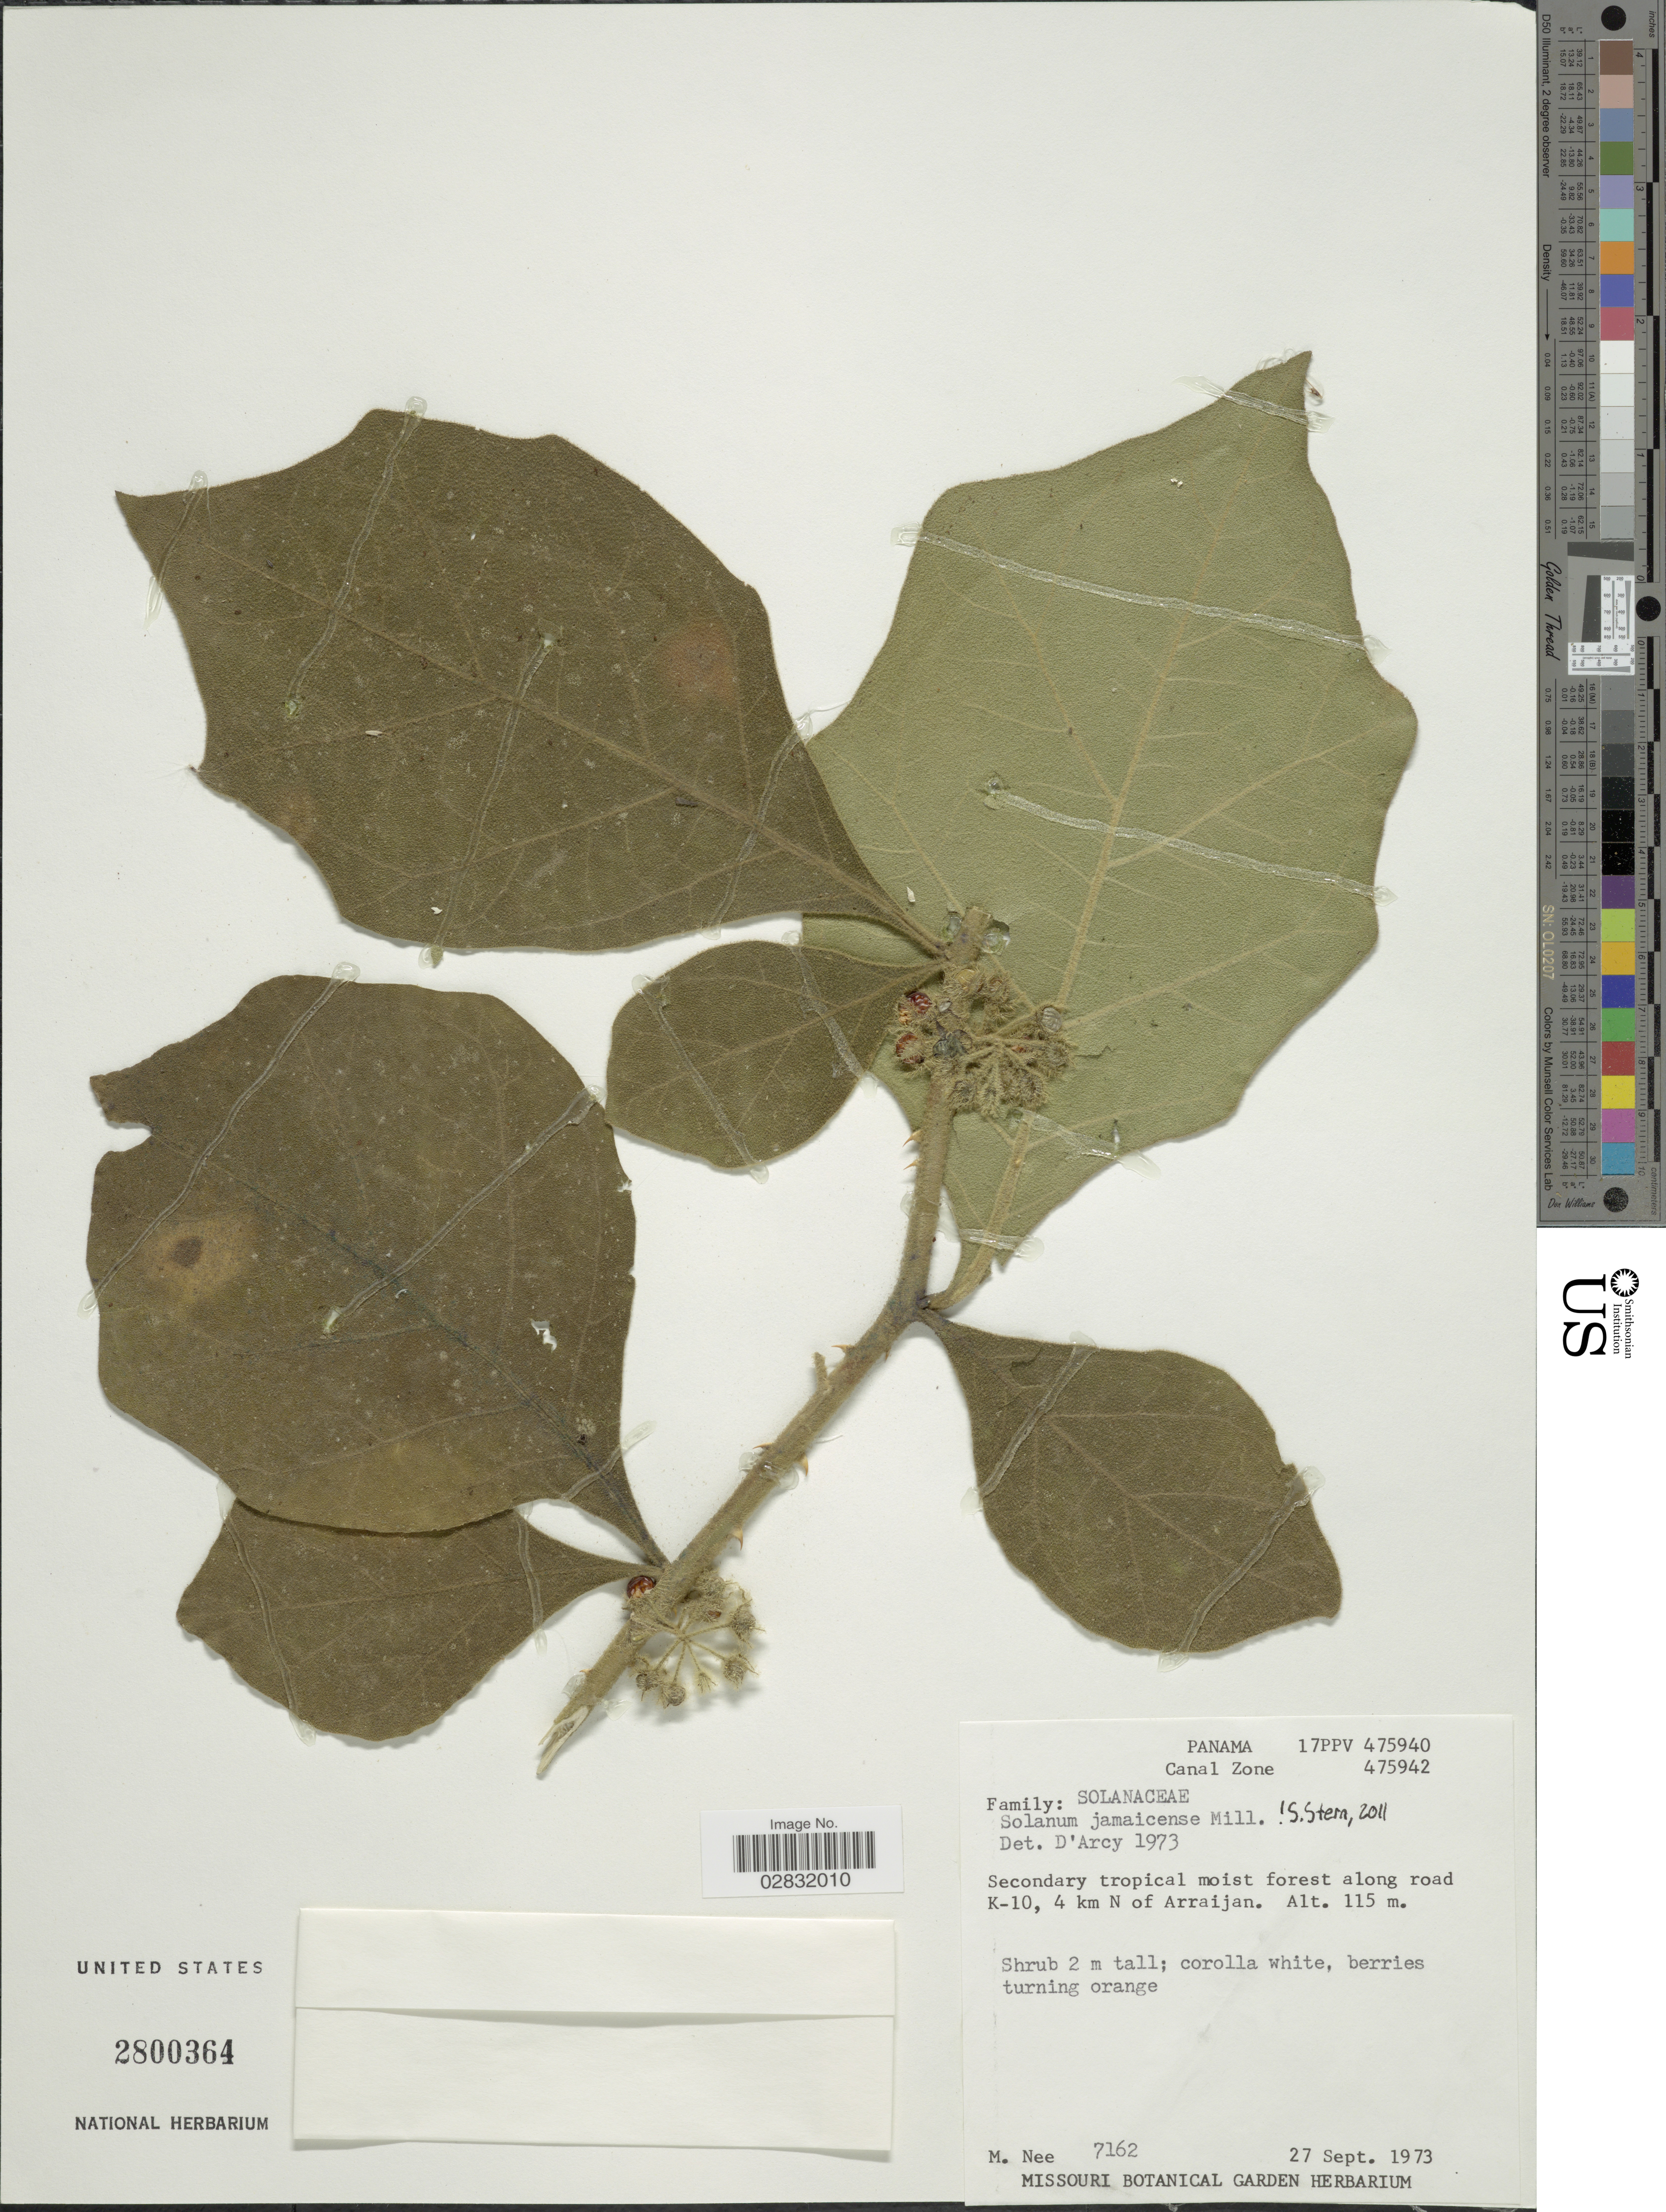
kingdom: Plantae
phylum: Tracheophyta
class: Magnoliopsida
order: Solanales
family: Solanaceae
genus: Solanum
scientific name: Solanum jamaicense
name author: Mill.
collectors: M. Nee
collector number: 7162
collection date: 1973-09-27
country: Panama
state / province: Colón / Panamá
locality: Canal Zone. Secondary tropical moist forest along road K-10, 4 km N of Arraijan.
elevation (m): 115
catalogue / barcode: US 2800364